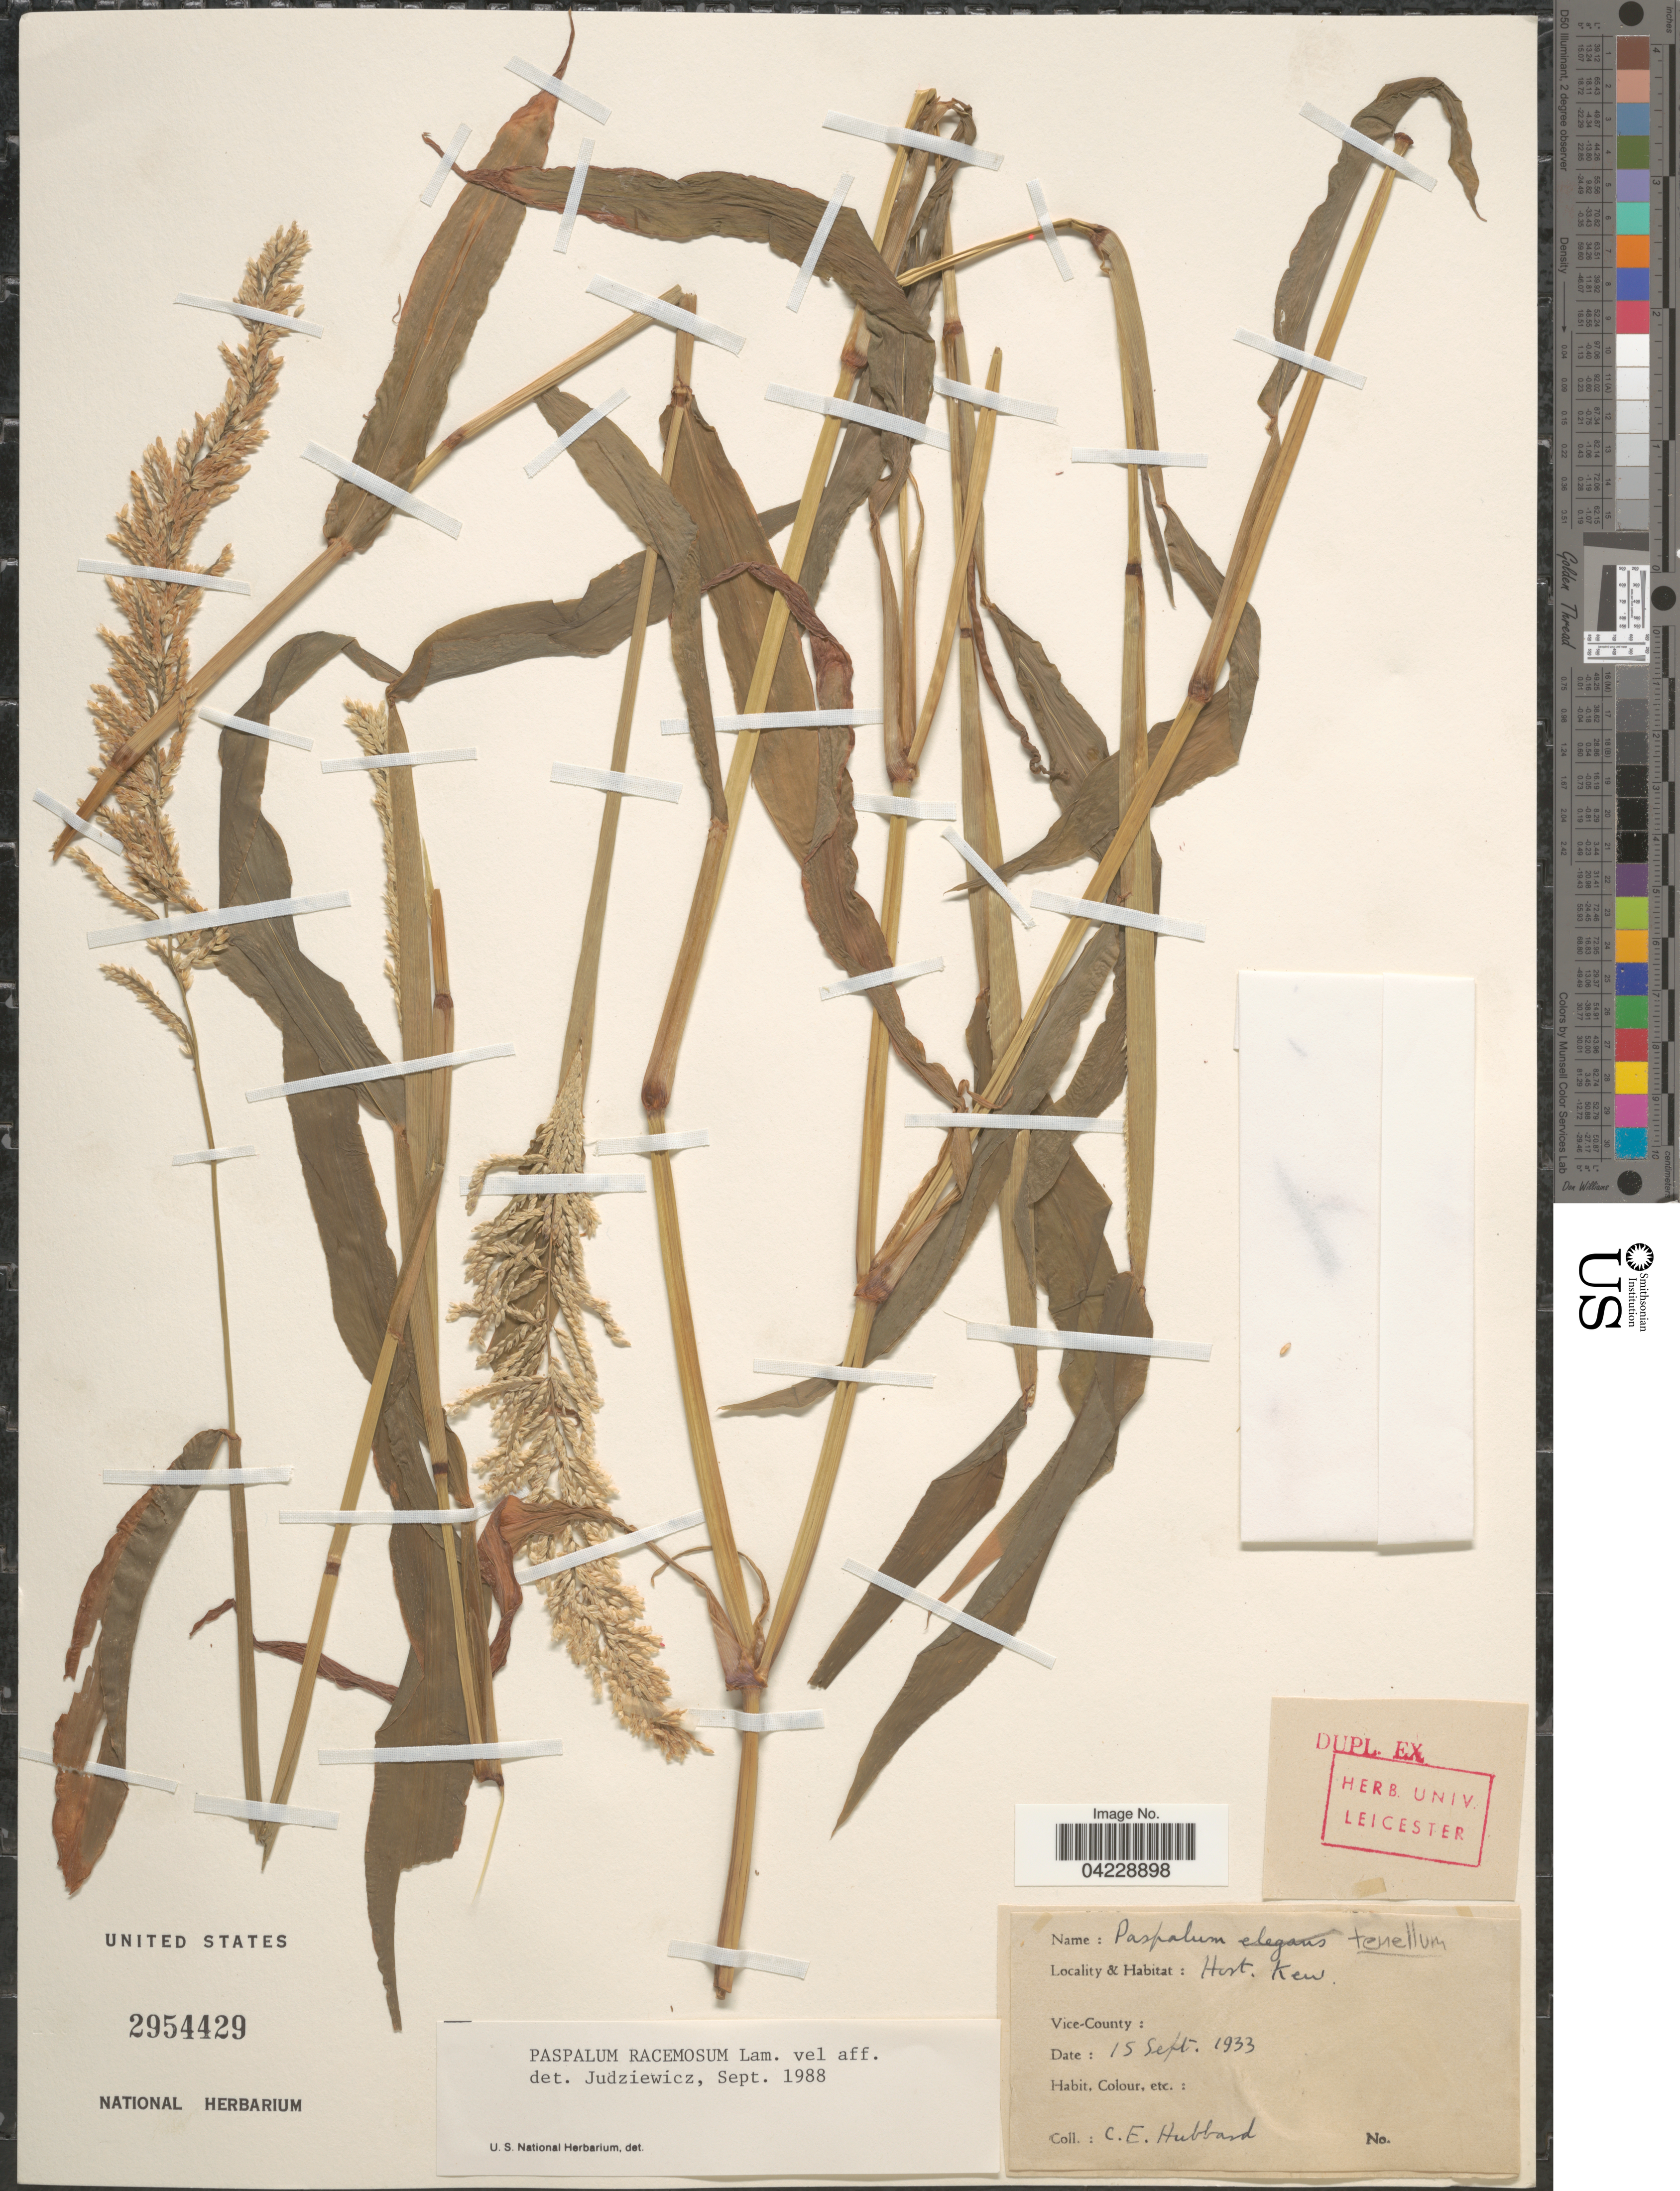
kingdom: Plantae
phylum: Tracheophyta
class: Liliopsida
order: Poales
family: Poaceae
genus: Paspalum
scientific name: Paspalum racemosum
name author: Lam.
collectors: C. E. Hubbard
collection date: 1933-09-15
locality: Hort. Kew.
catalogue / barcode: US 2954429